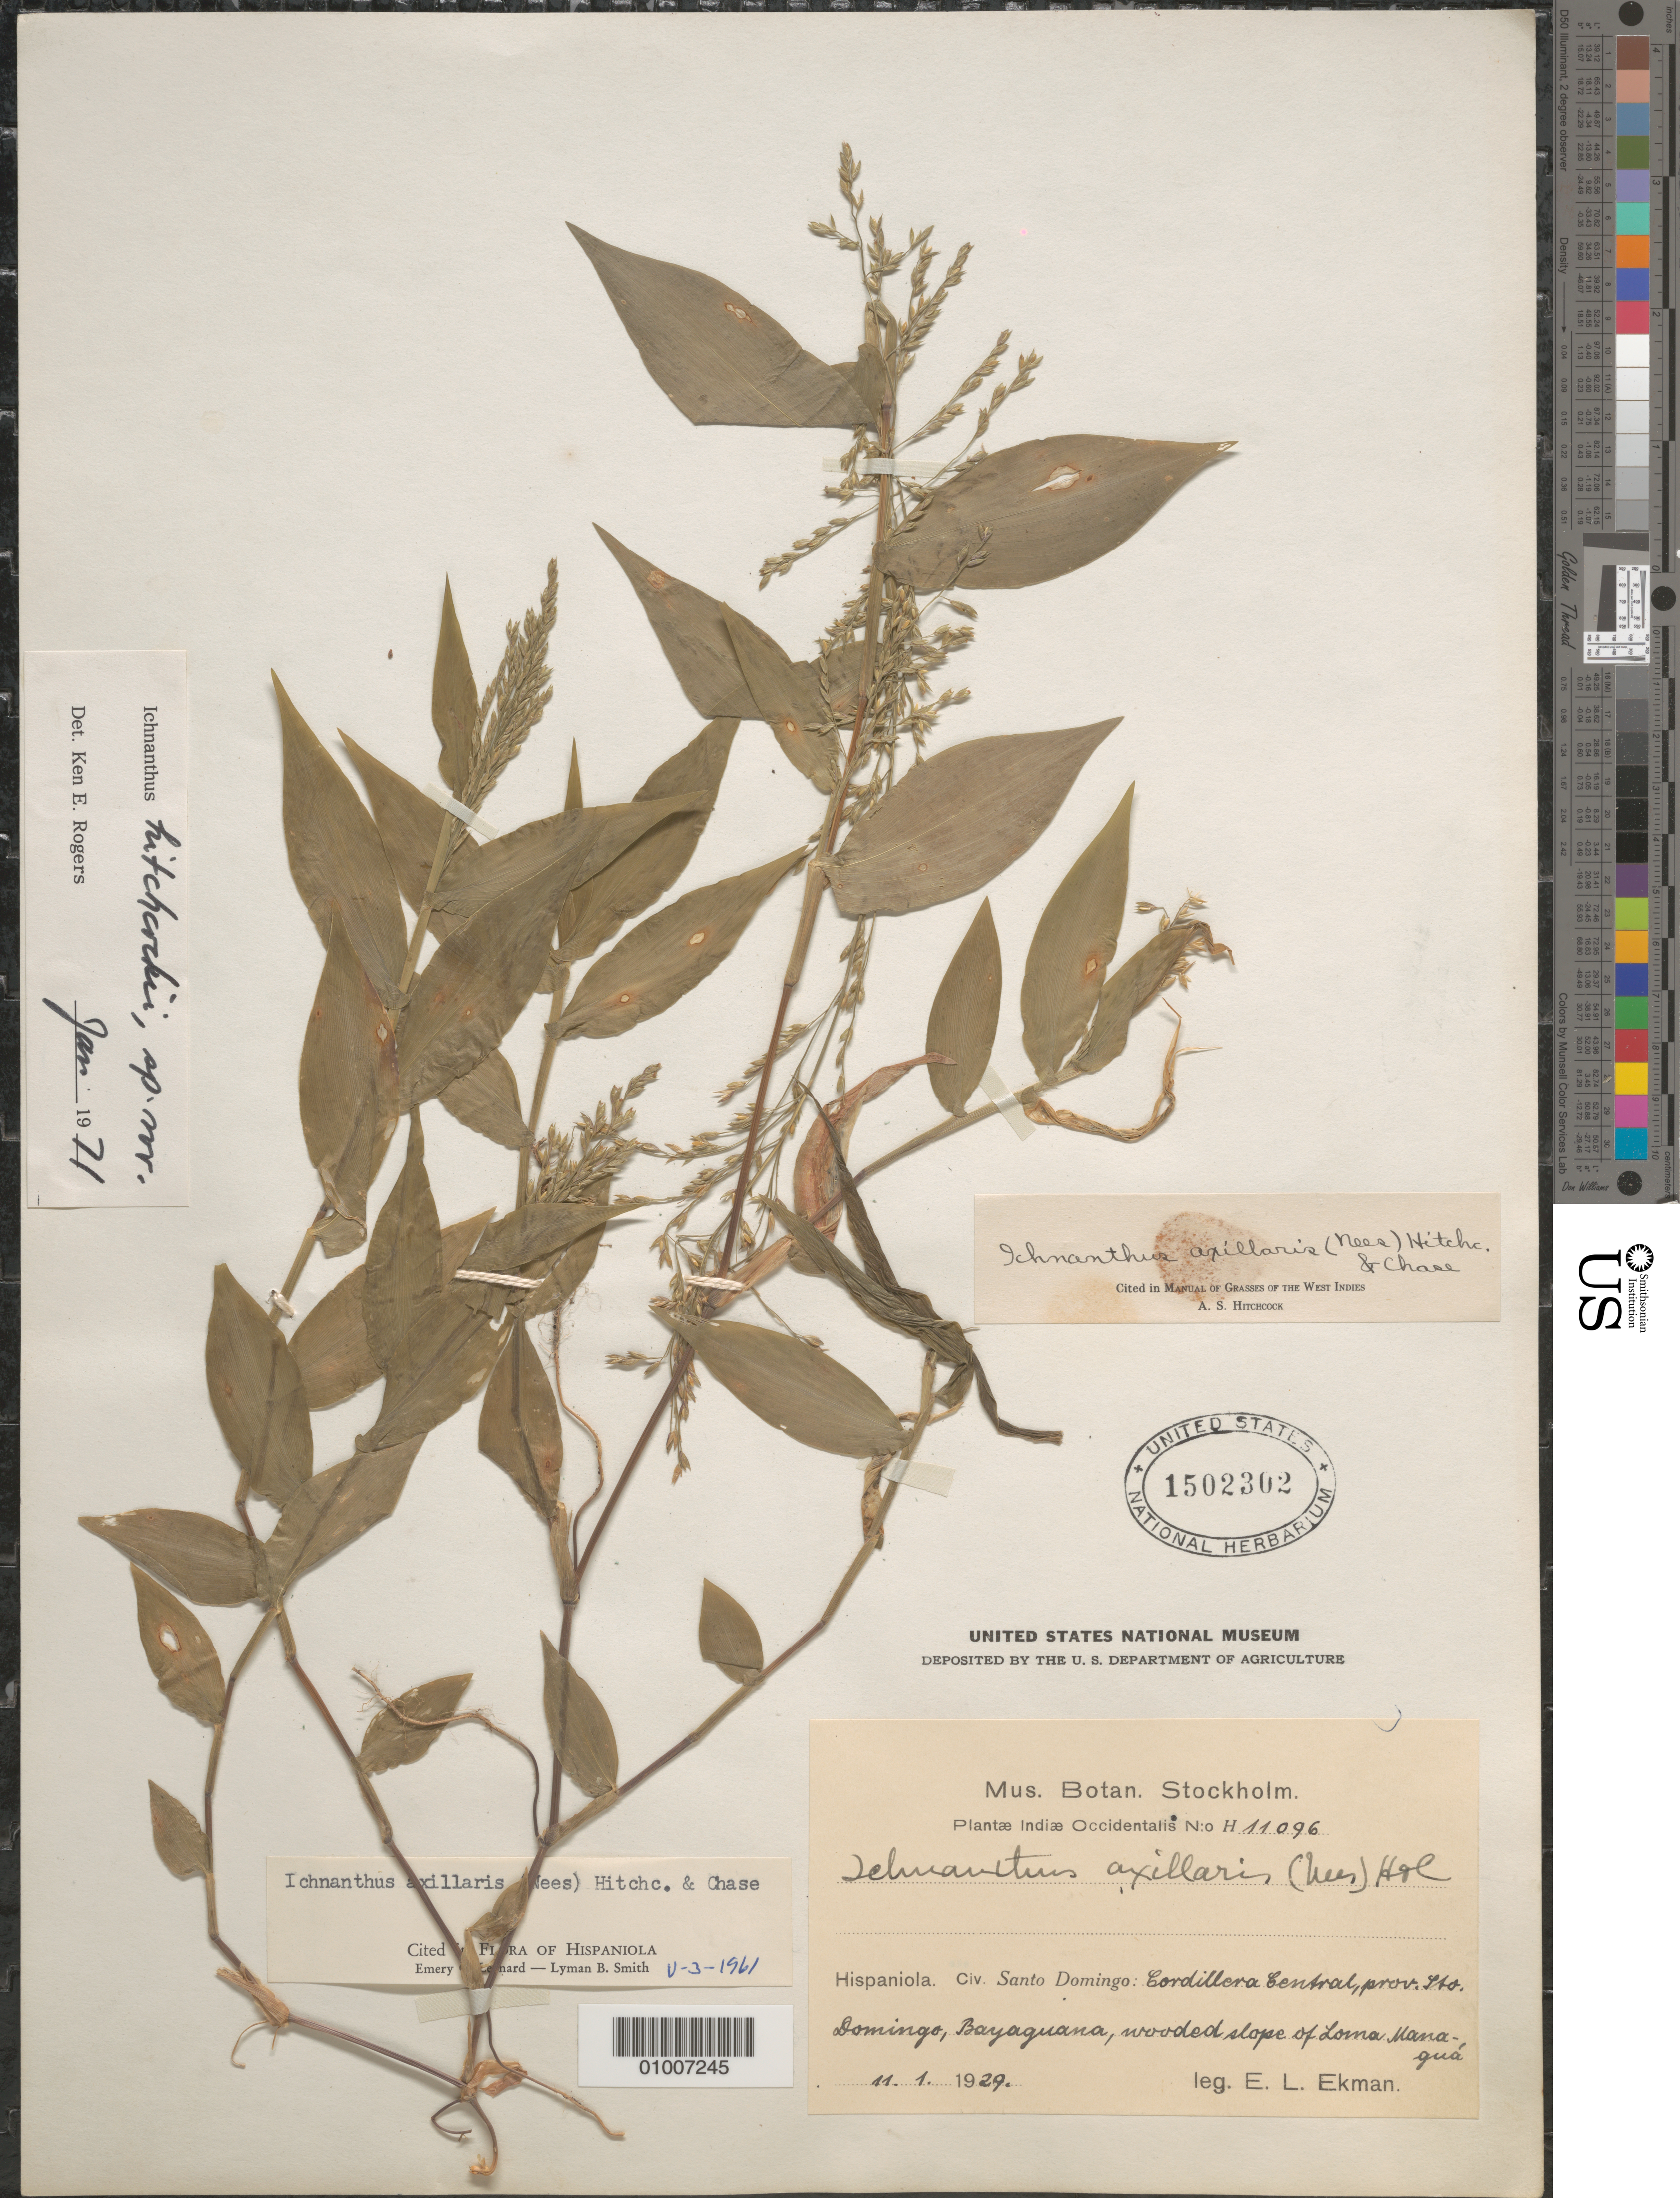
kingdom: Plantae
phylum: Tracheophyta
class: Liliopsida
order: Poales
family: Poaceae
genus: Ichnanthus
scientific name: Ichnanthus hitchcockii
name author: K.E. Rogers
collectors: E. L. Ekman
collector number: H 11096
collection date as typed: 11 Jan 1929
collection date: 1929-01-11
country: Dominican Republic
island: Hispaniola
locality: Santo Domingo, Cordillera Central, Bayaguana, Loma Manaqua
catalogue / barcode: US 1502302